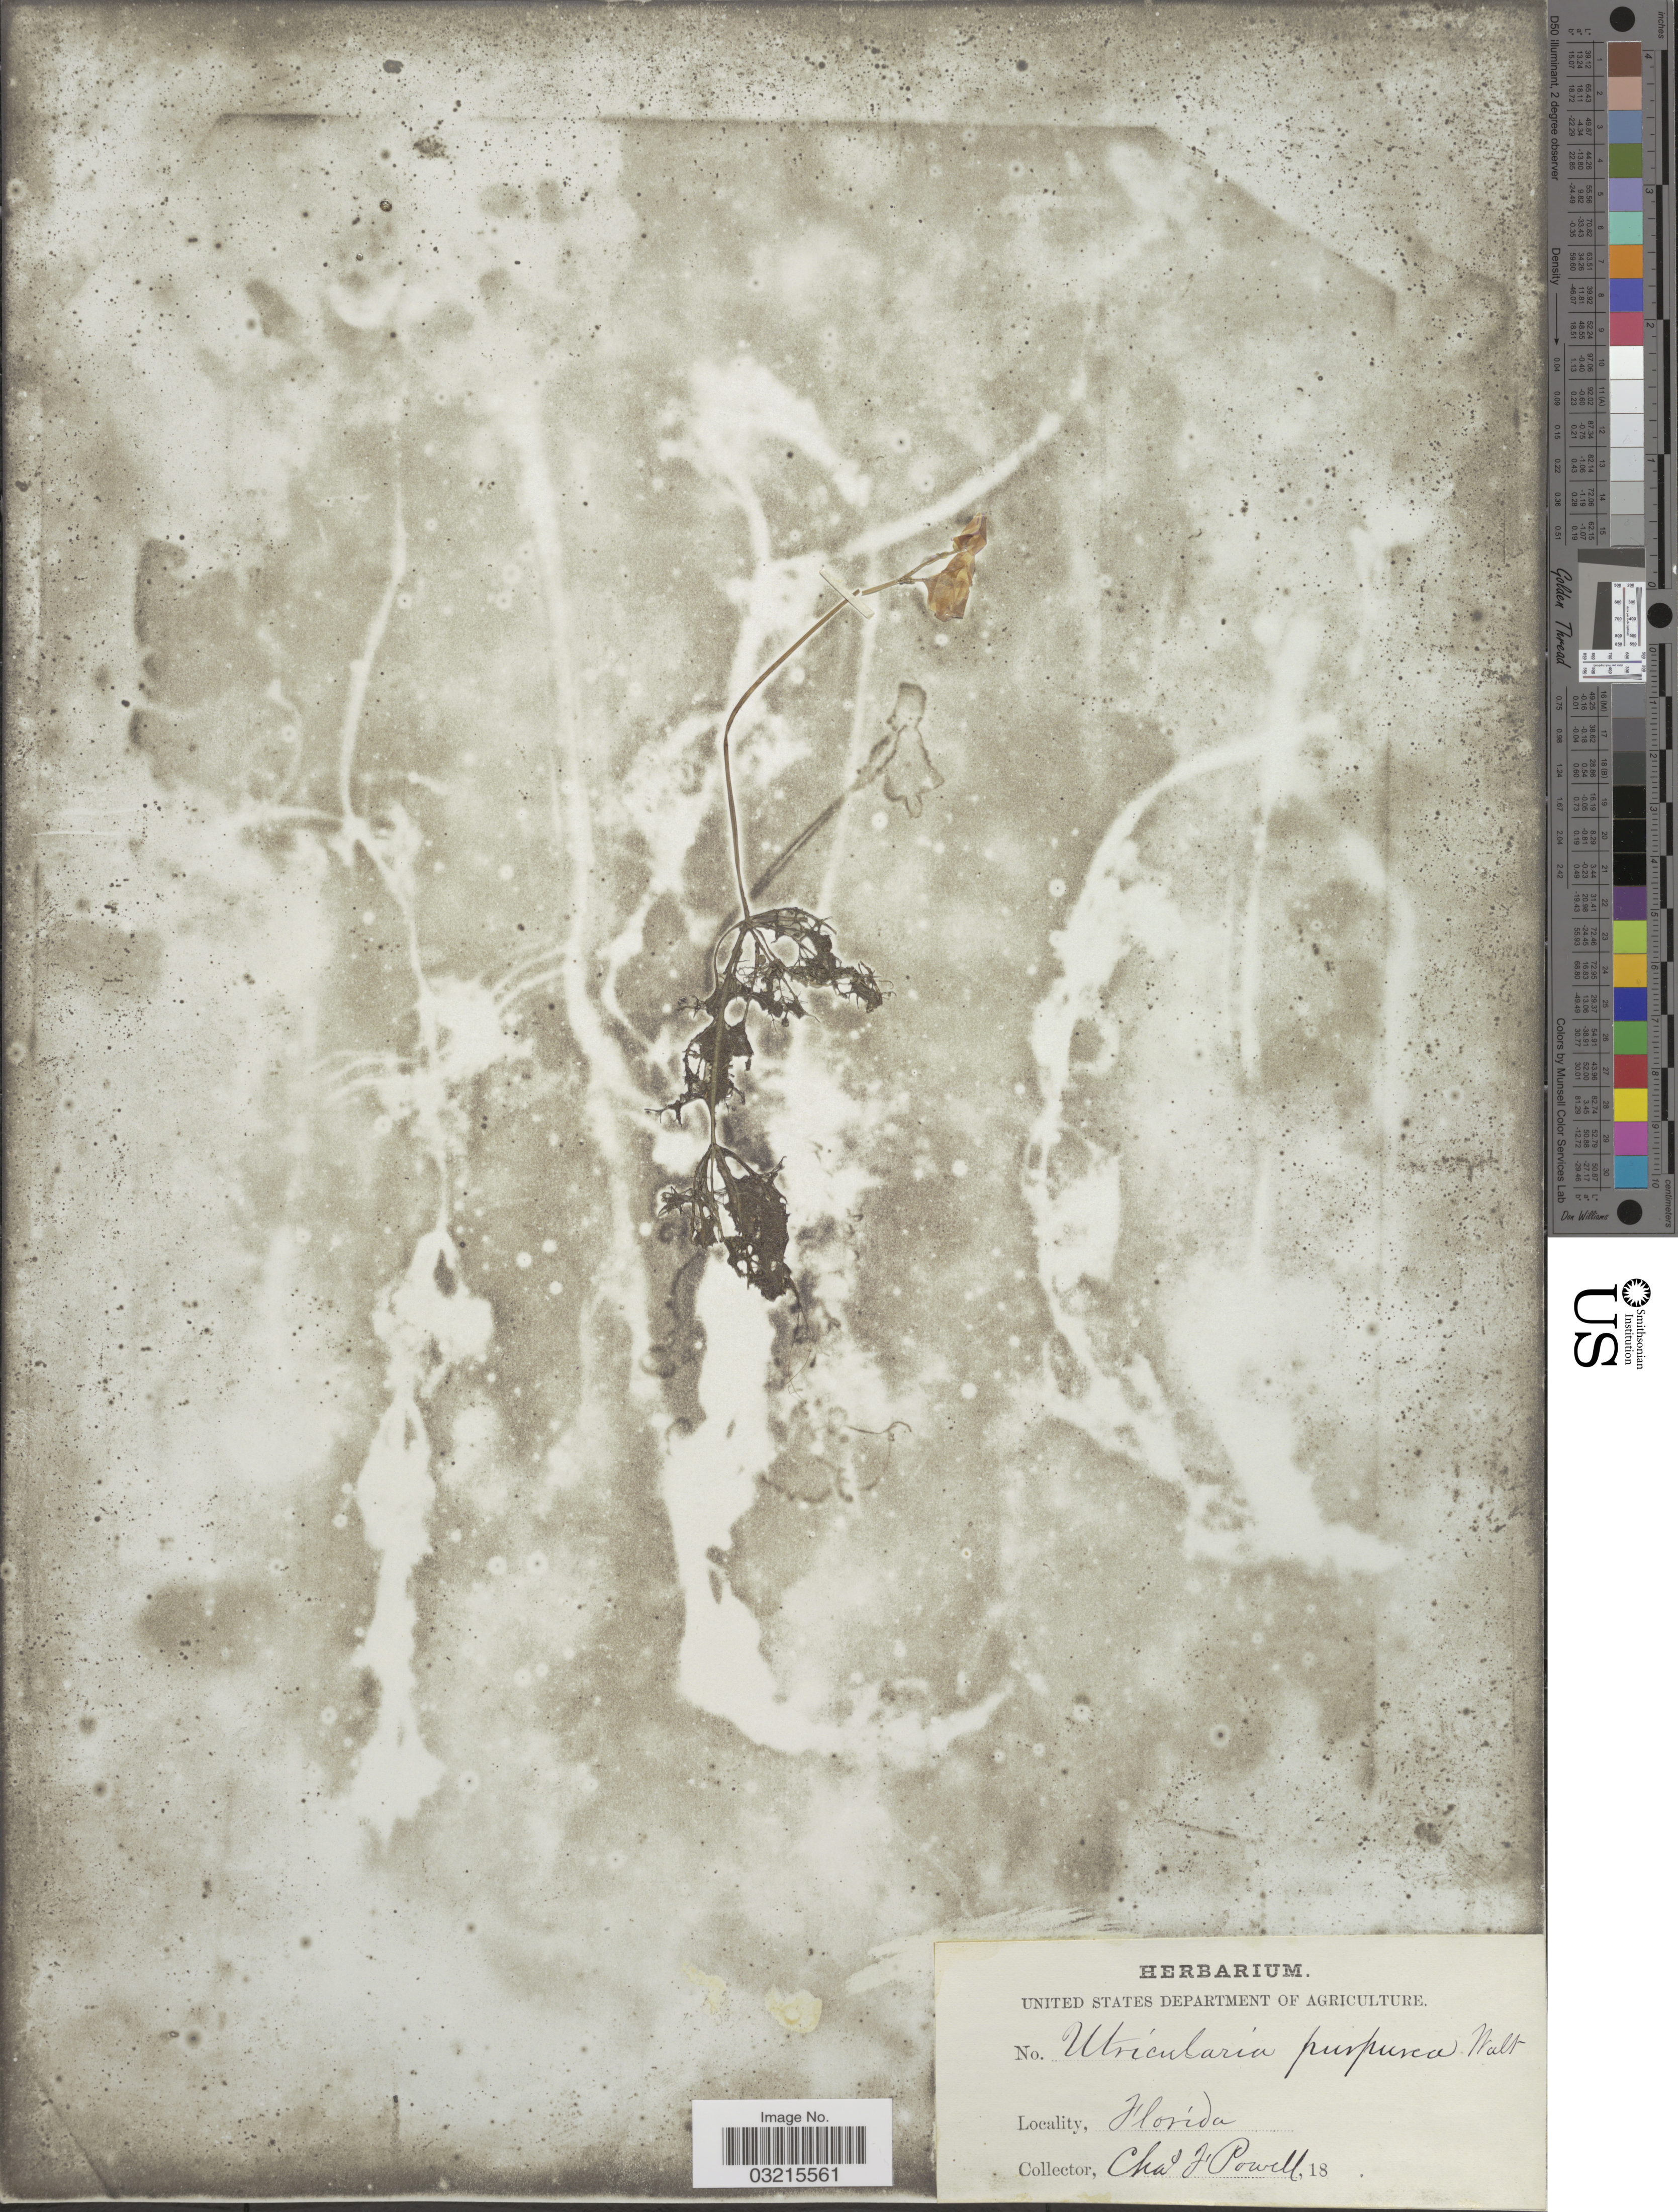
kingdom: Plantae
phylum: Tracheophyta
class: Magnoliopsida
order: Lamiales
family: Lentibulariaceae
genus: Utricularia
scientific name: Utricularia purpurea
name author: Walter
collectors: C. F. Powell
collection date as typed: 18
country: United States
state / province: Florida